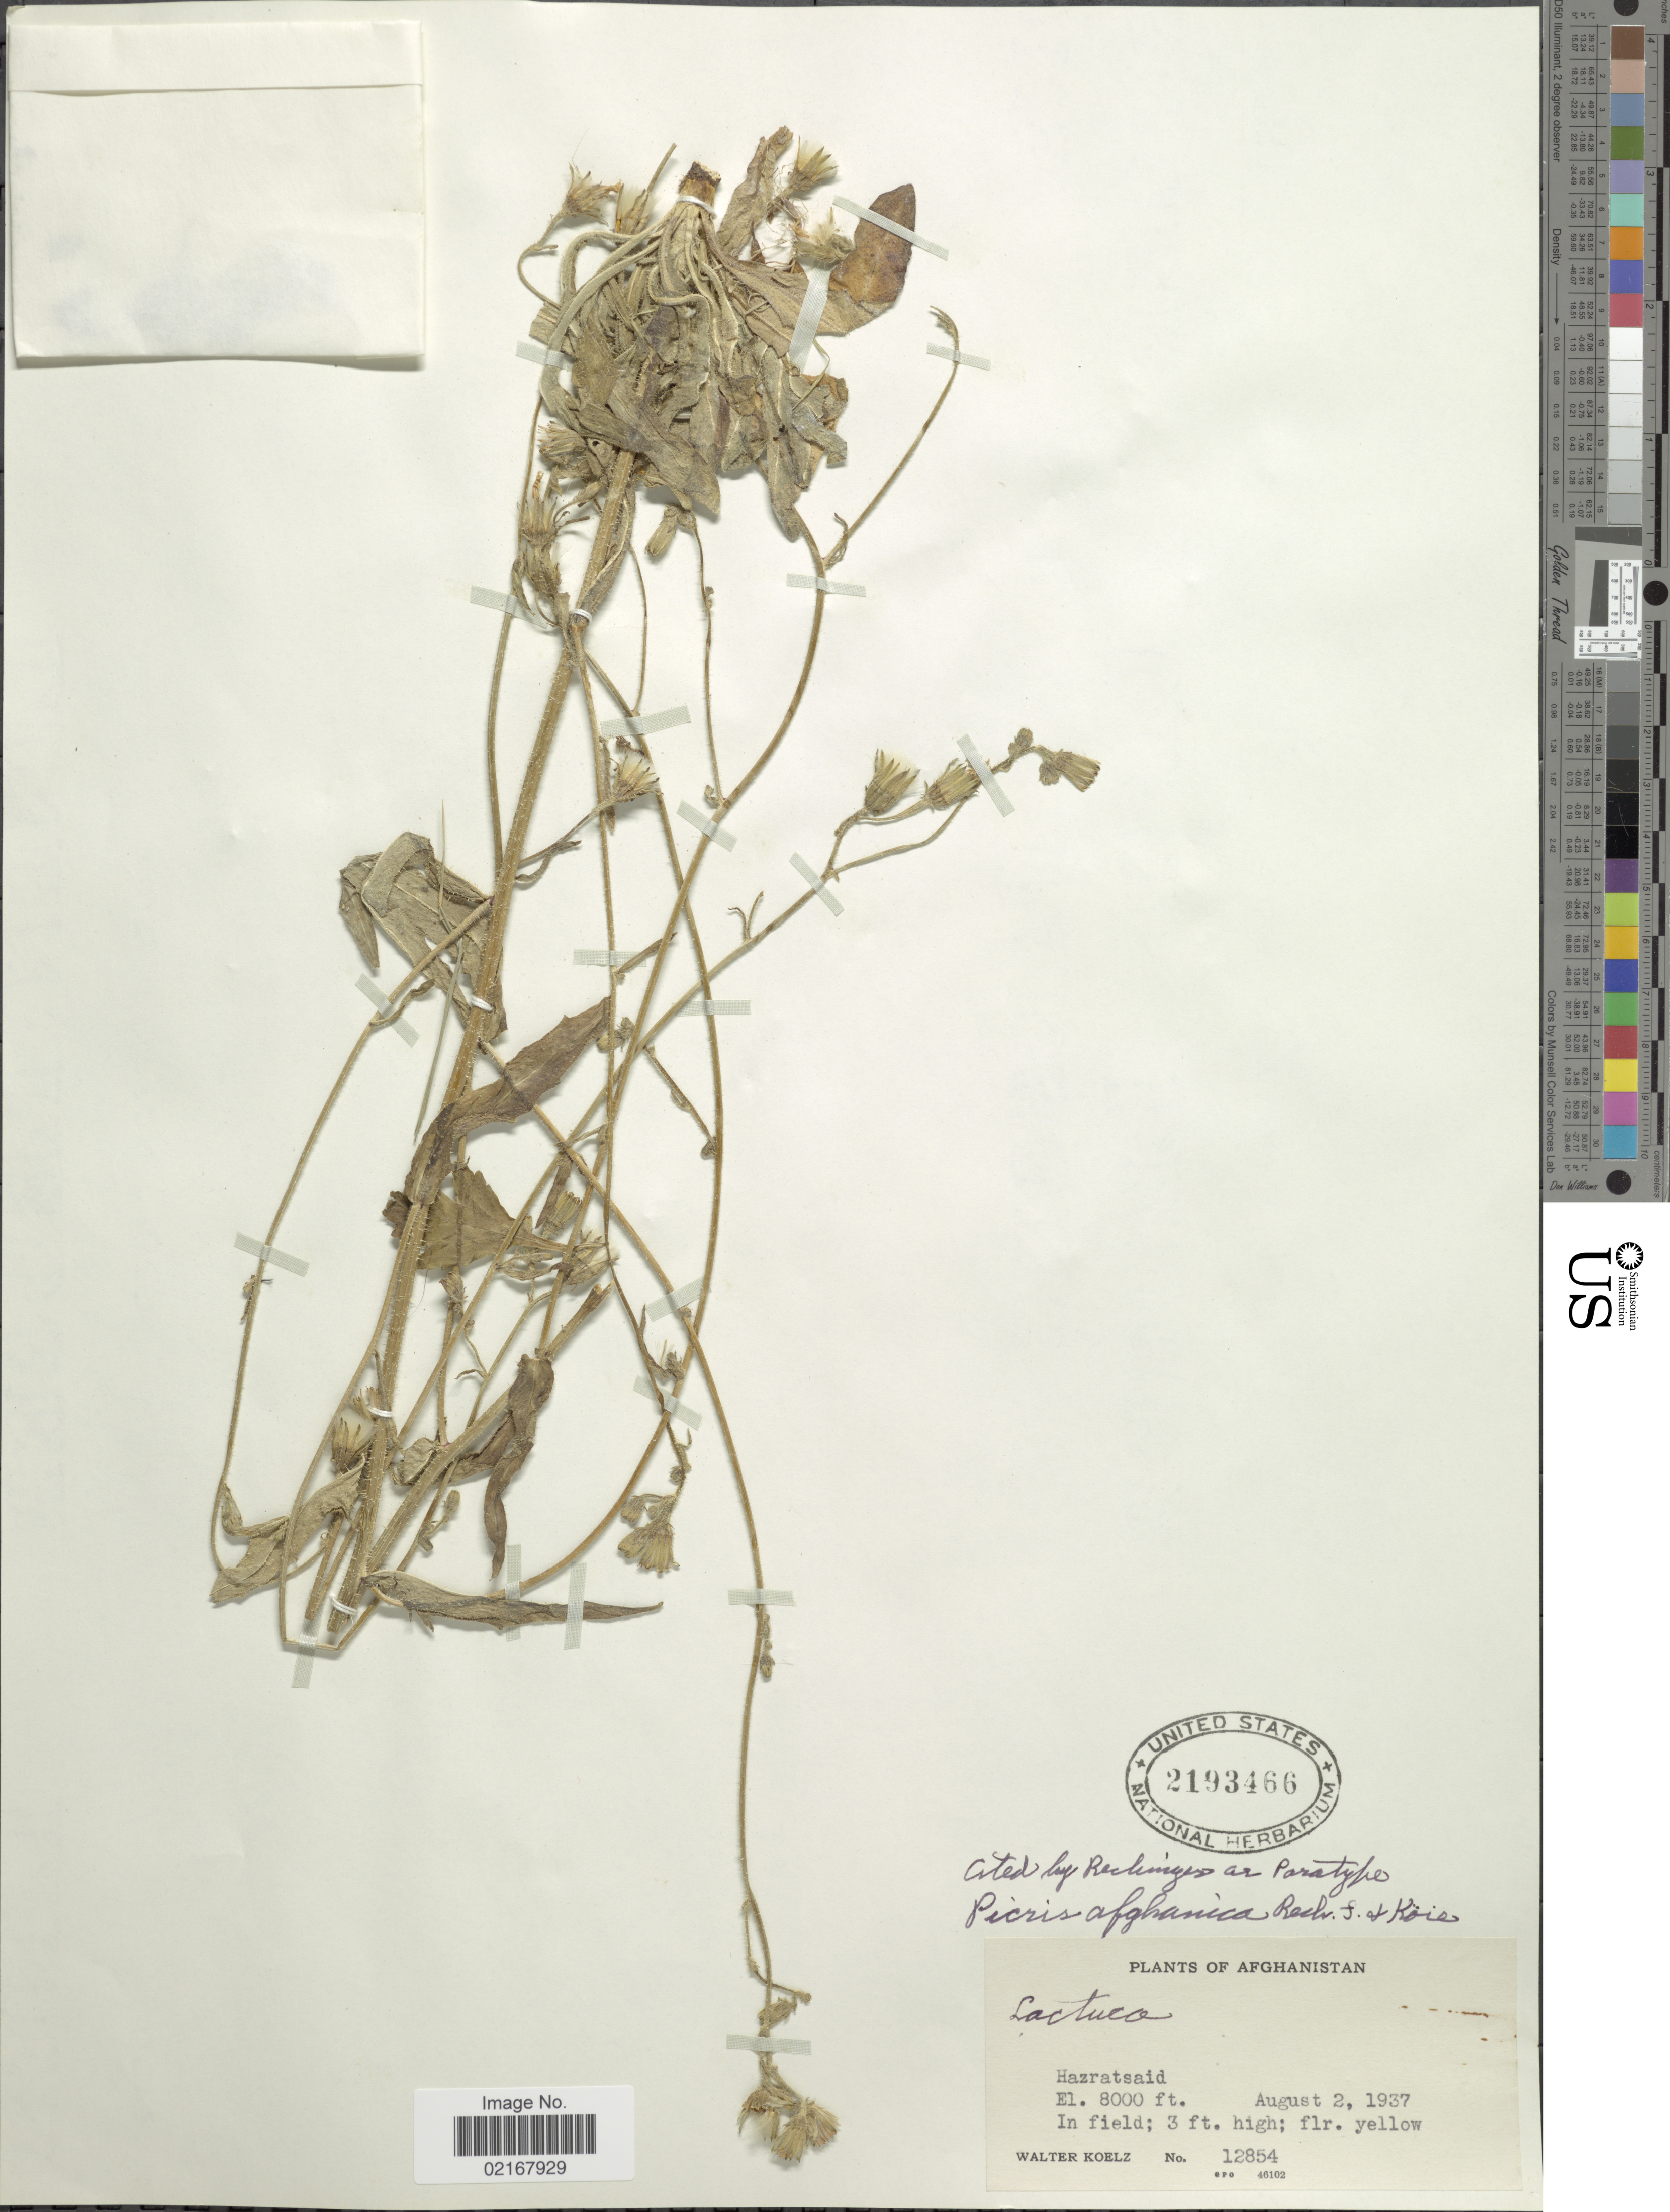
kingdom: Plantae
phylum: Tracheophyta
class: Magnoliopsida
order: Asterales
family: Asteraceae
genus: Picris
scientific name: Picris nuristanica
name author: Bornm.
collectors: W. N. Koelz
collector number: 12854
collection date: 1937-08-02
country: Afghanistan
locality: Hazratsaid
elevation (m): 2438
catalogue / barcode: US 2193466